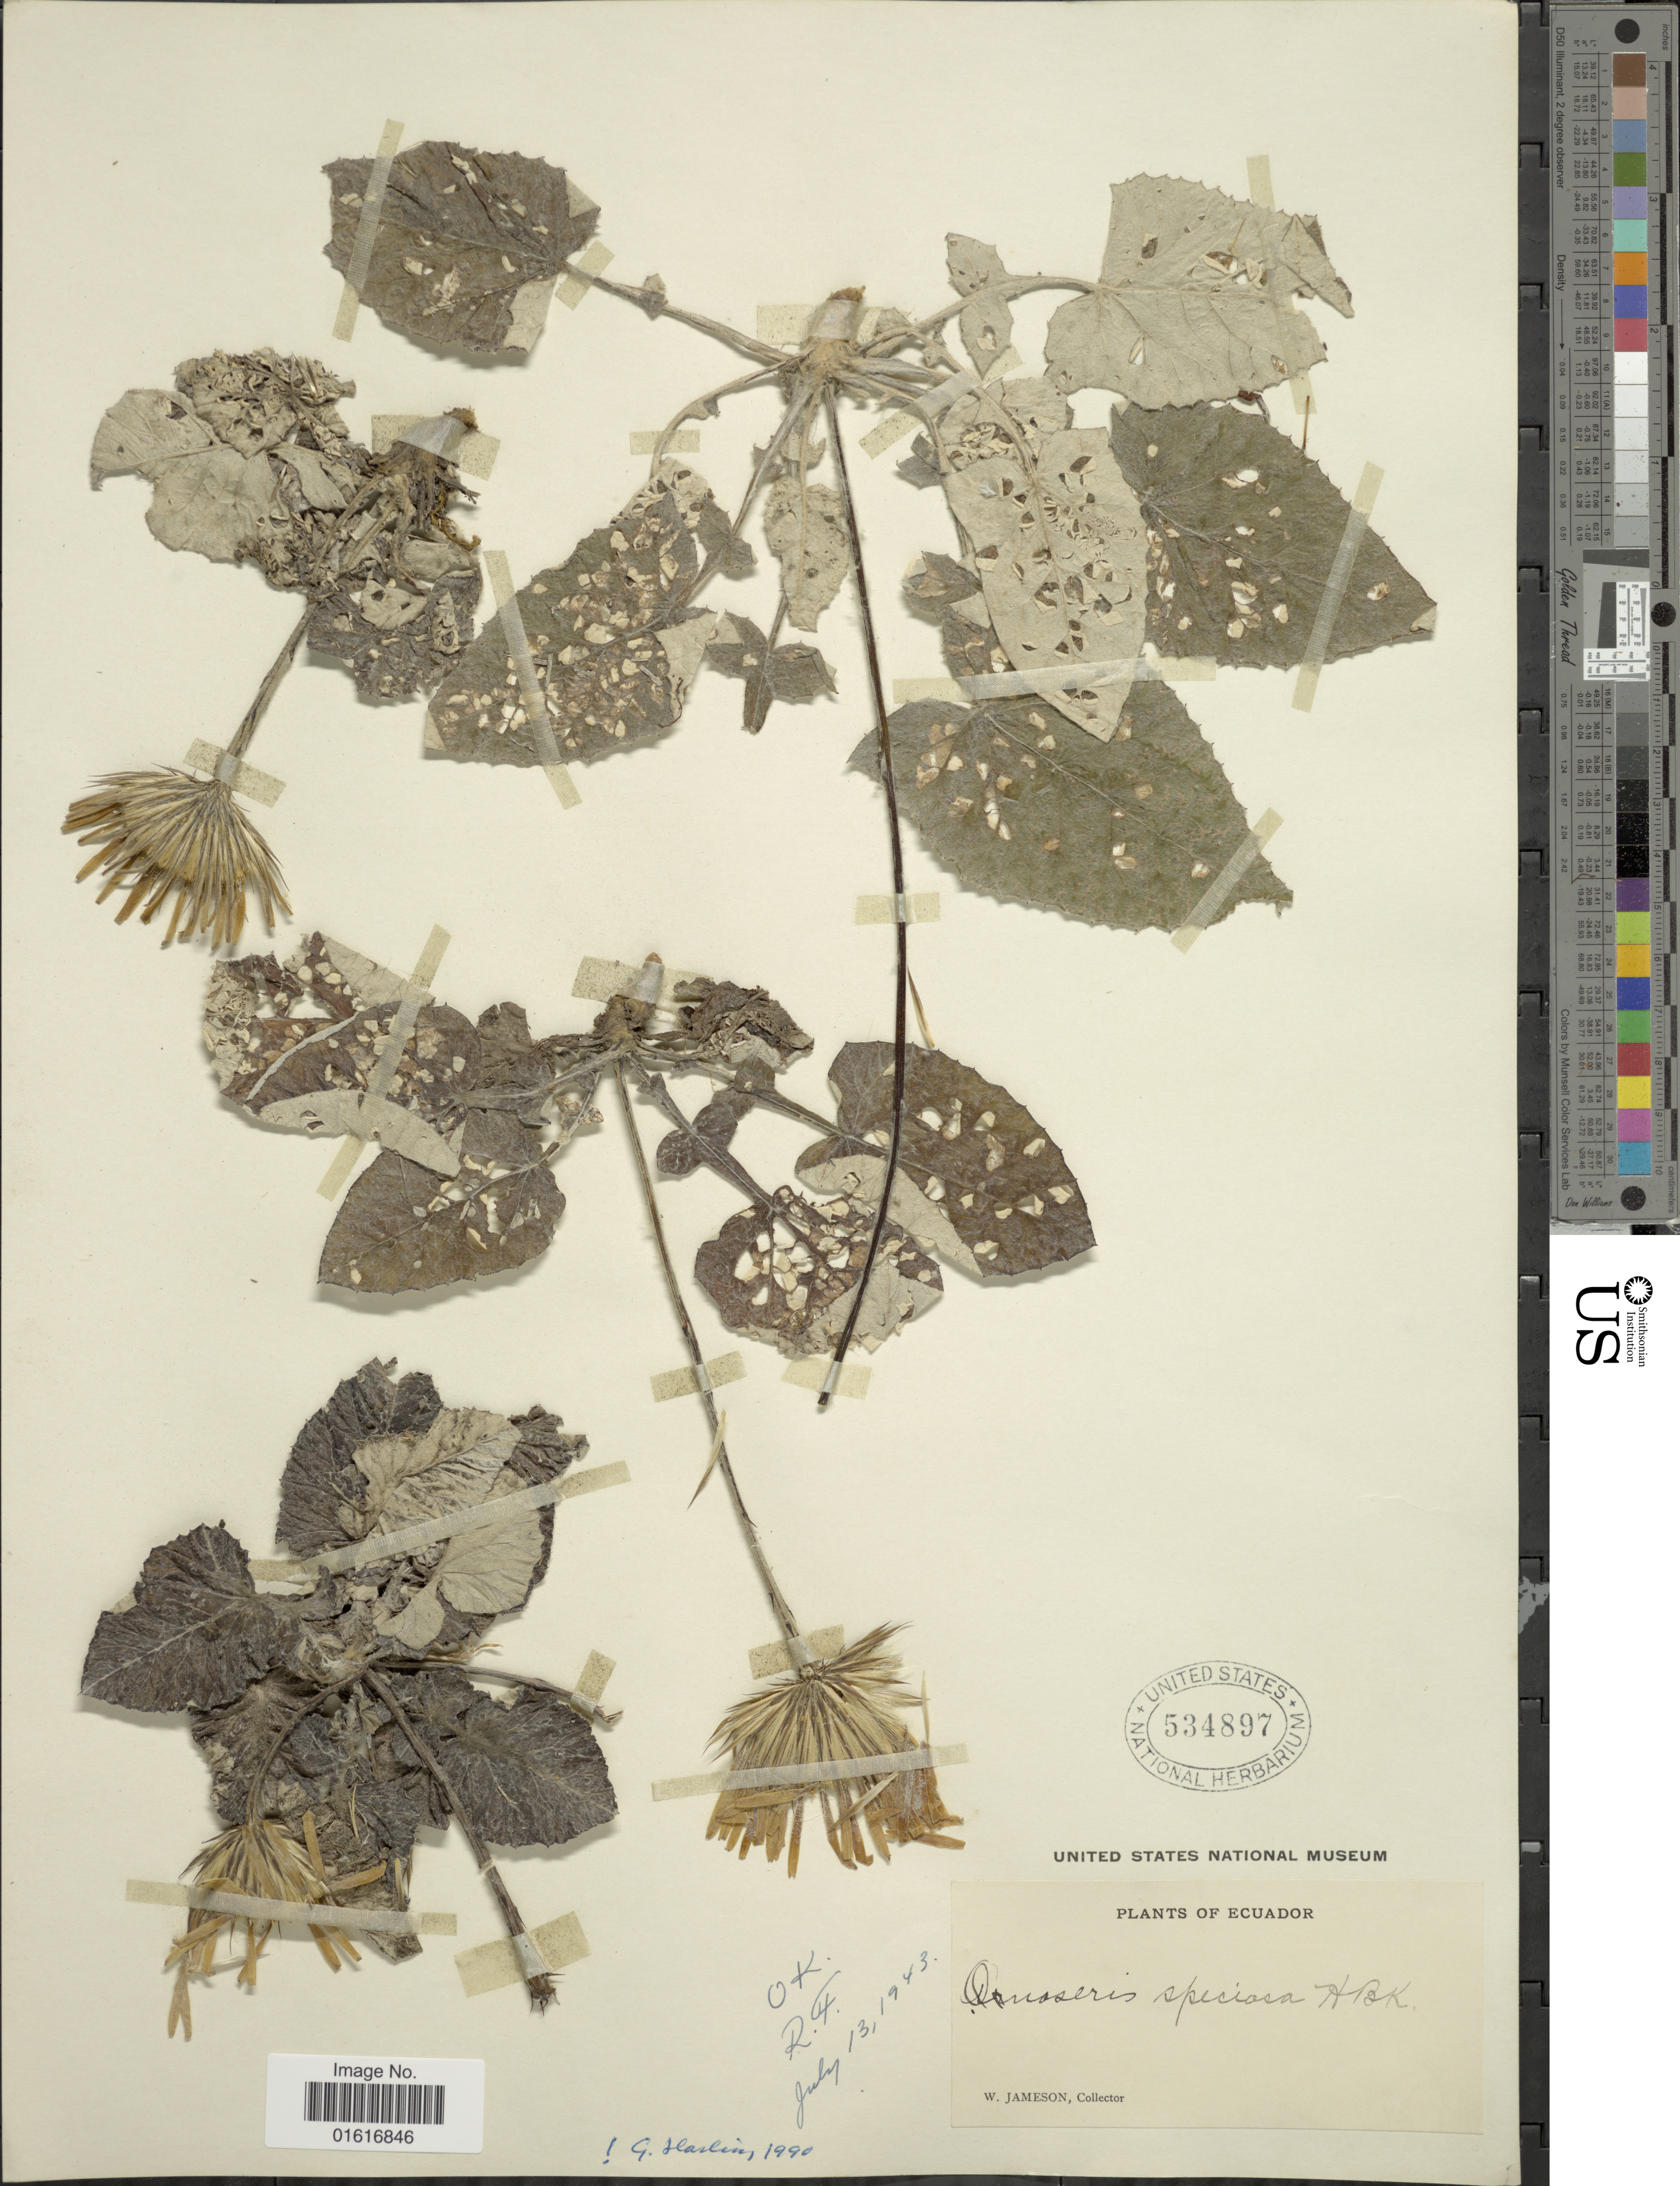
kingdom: Plantae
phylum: Tracheophyta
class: Magnoliopsida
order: Asterales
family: Asteraceae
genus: Onoseris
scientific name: Onoseris speciosa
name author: Kunth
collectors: W. Jameson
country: Ecuador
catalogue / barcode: US 534897